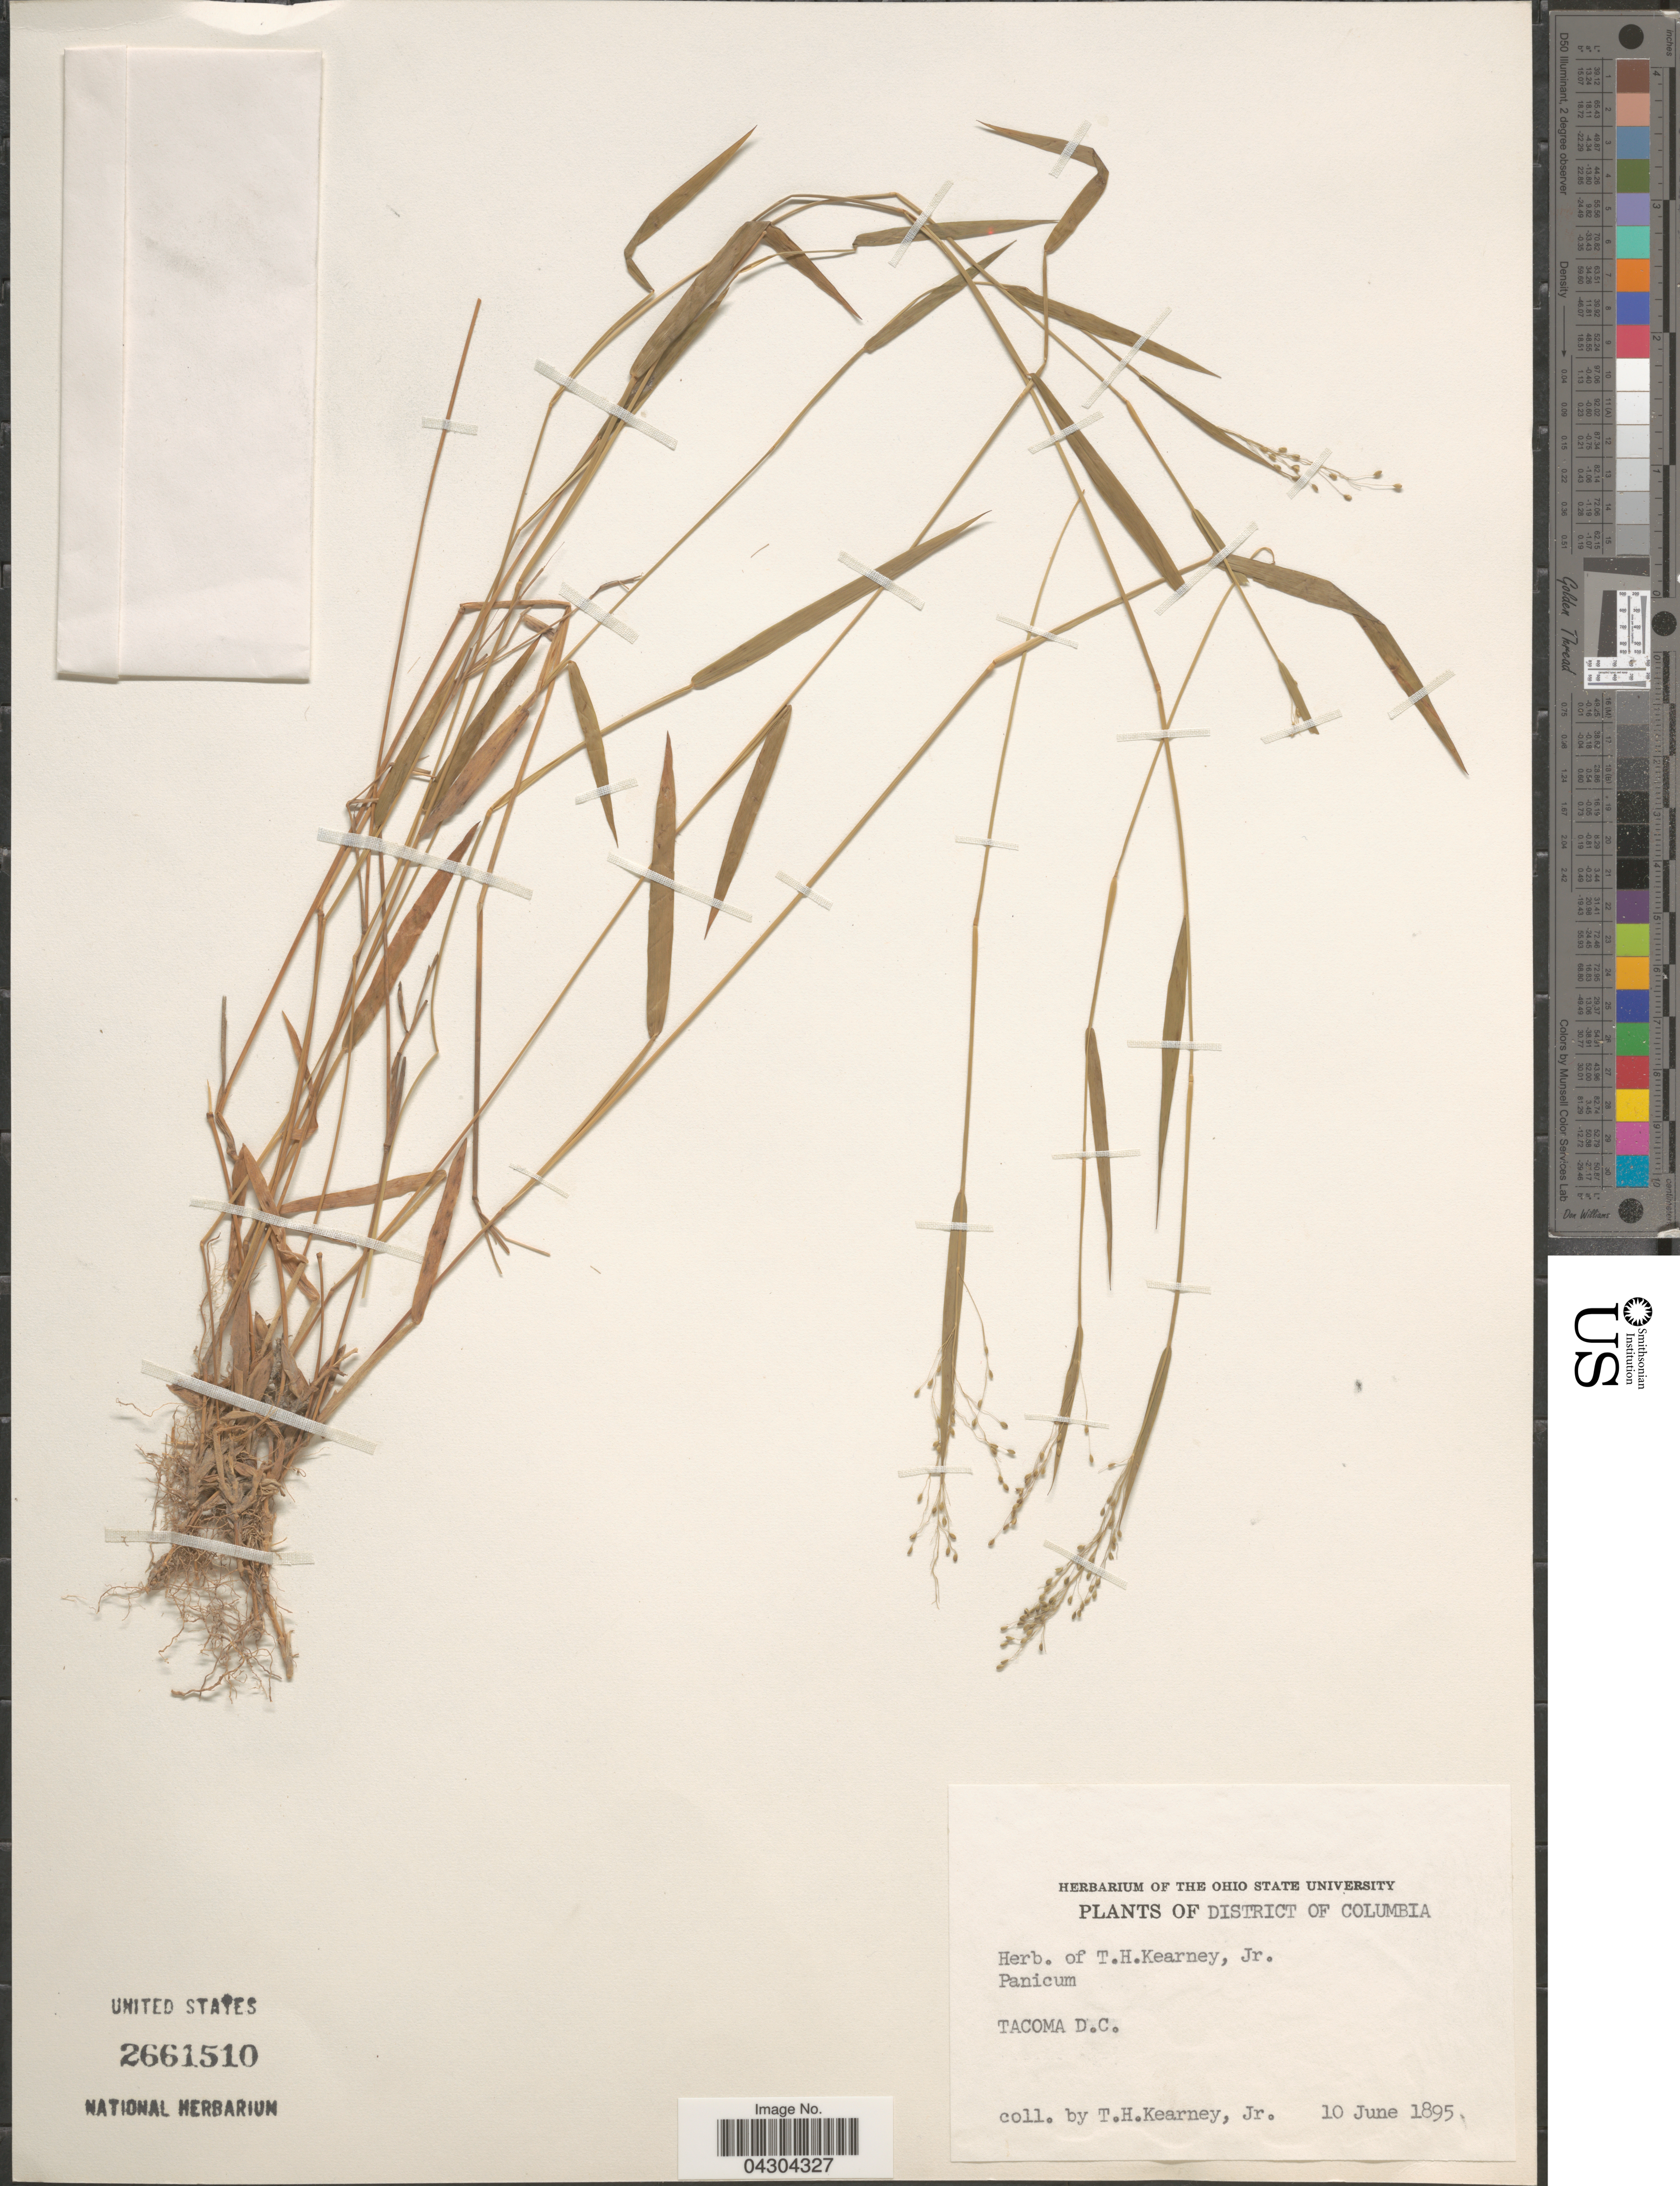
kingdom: Plantae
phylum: Tracheophyta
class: Liliopsida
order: Poales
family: Poaceae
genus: Panicum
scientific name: Panicum sp.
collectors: T. H. Kearney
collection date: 1895-06-10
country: United States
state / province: District of Columbia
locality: Tacoma D.C.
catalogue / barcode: US 2661510